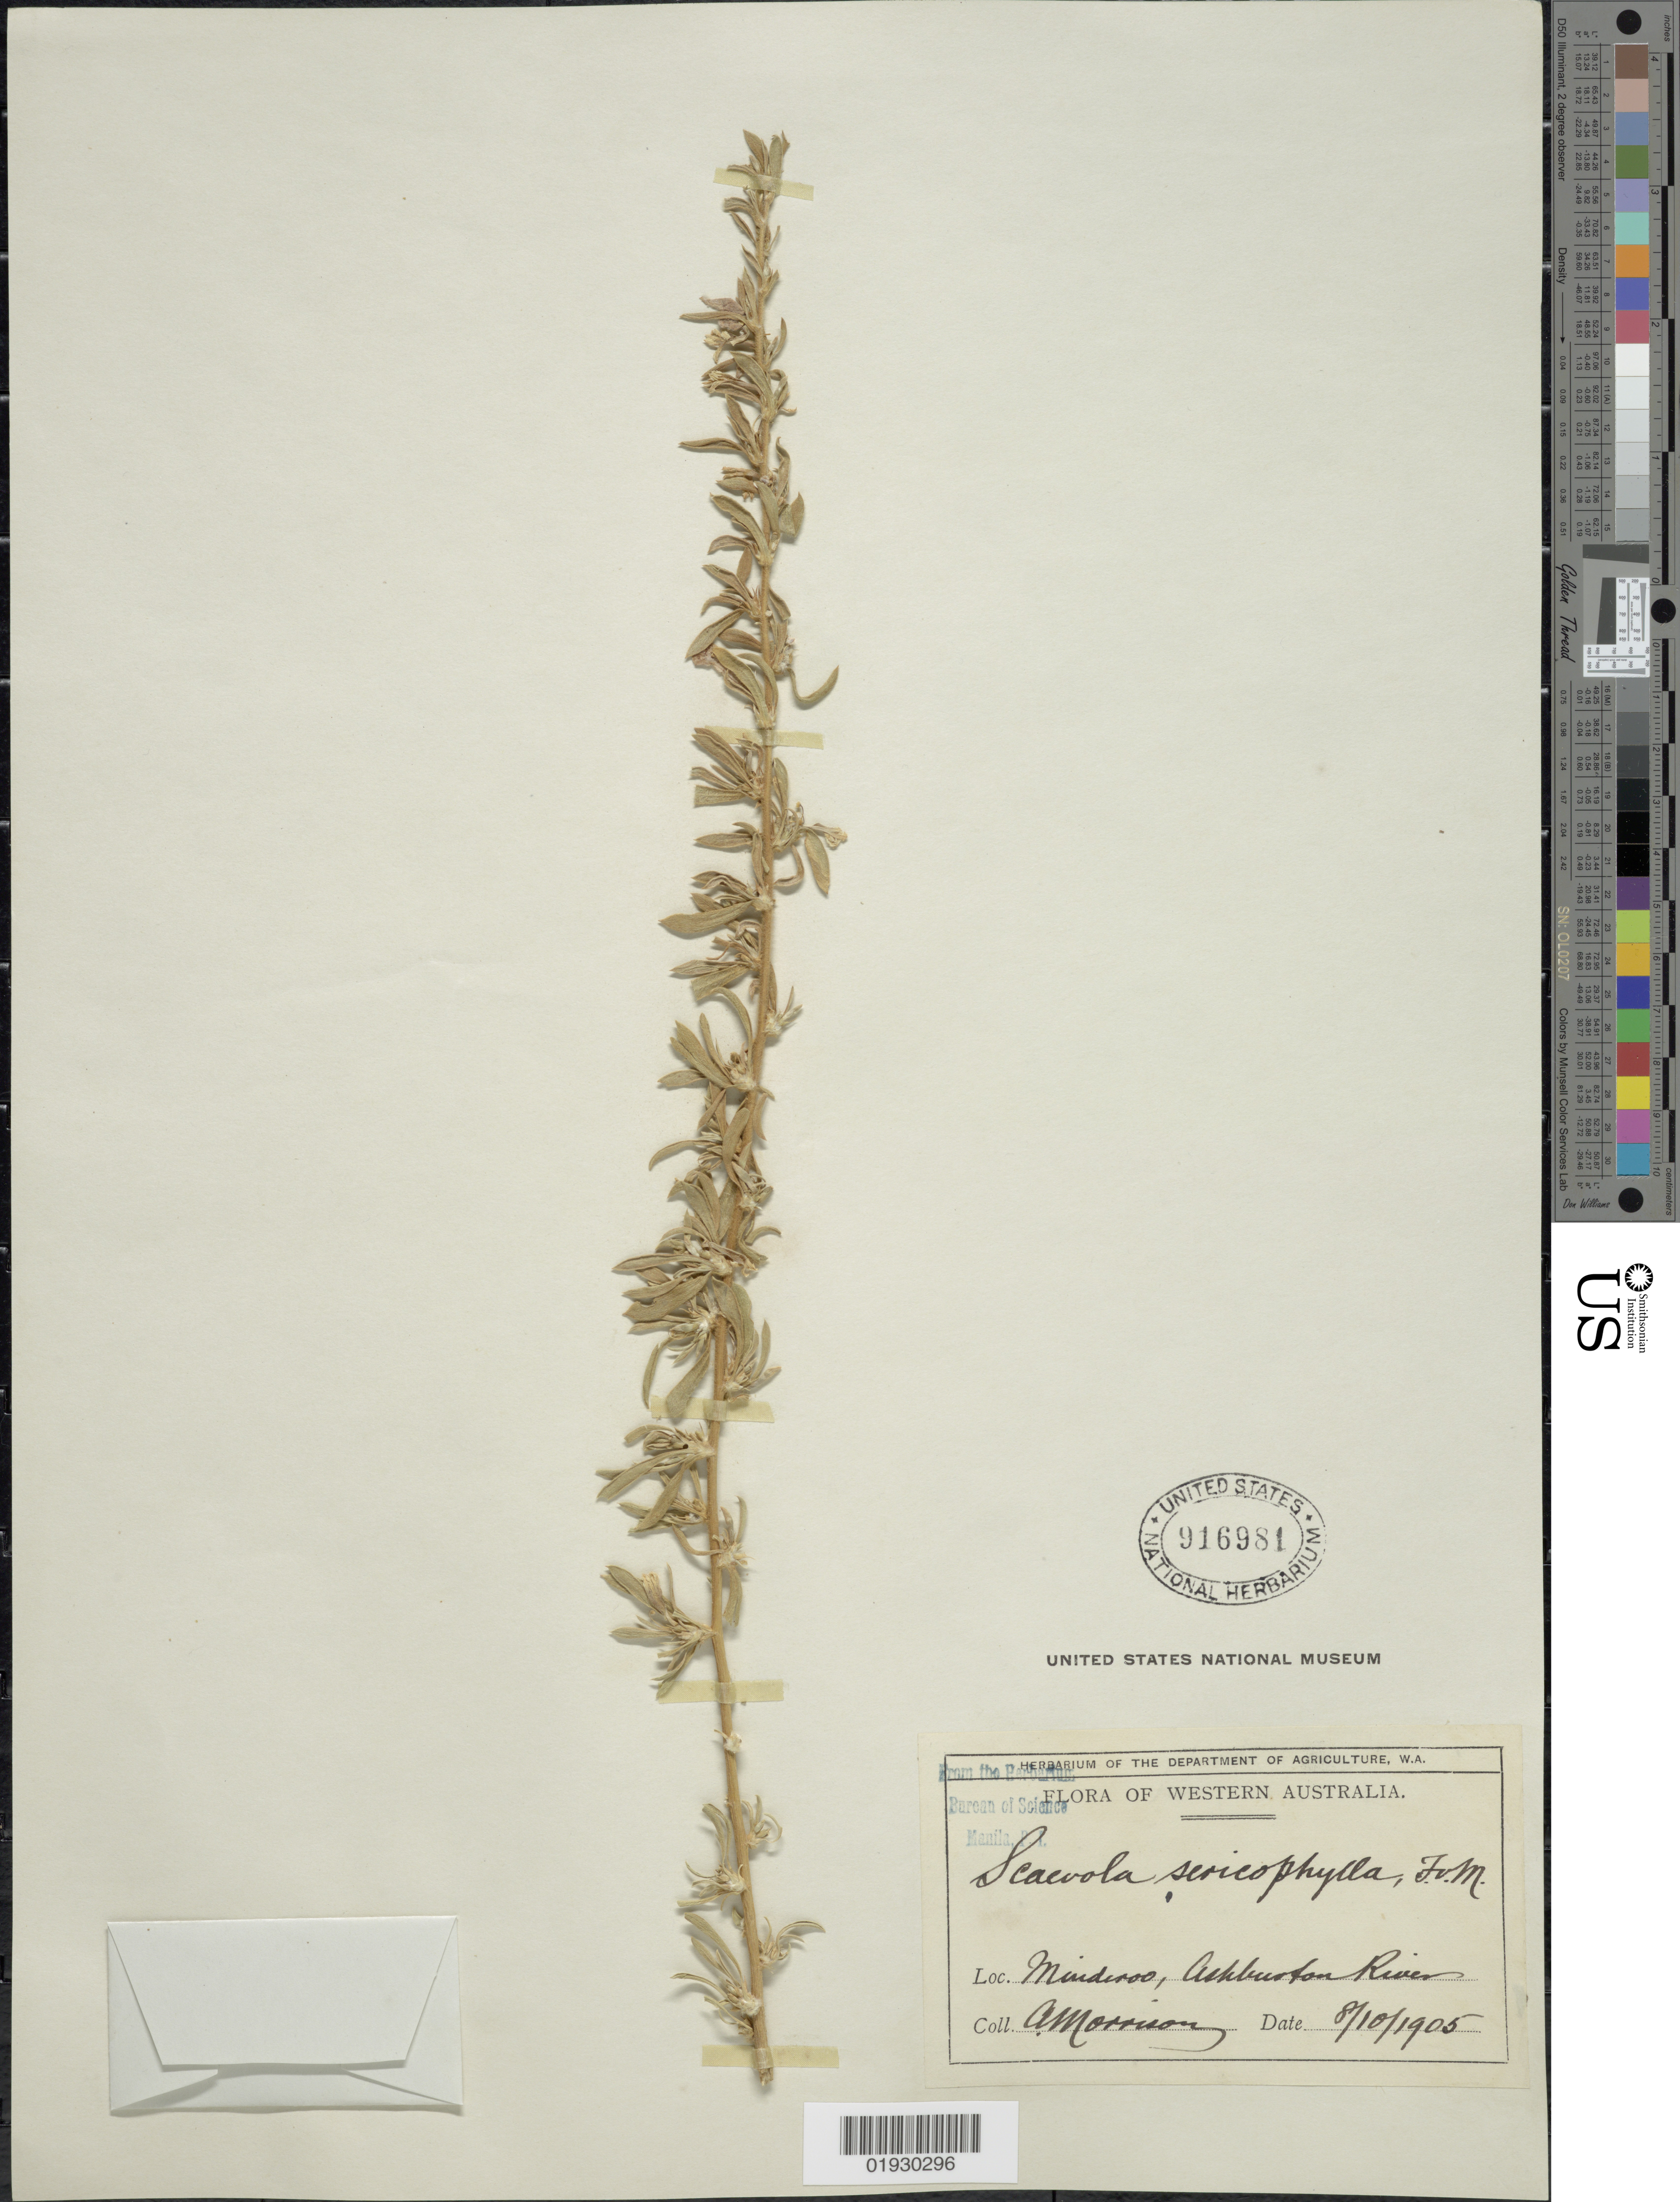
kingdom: Plantae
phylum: Tracheophyta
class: Magnoliopsida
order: Asterales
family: Goodeniaceae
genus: Scaevola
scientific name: Scaevola sericophylla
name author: F. Muell. ex Benth.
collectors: A. Morrison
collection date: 1905-10-08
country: Australia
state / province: Western Australia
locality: Minderoo, Ashburton River.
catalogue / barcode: US 916981